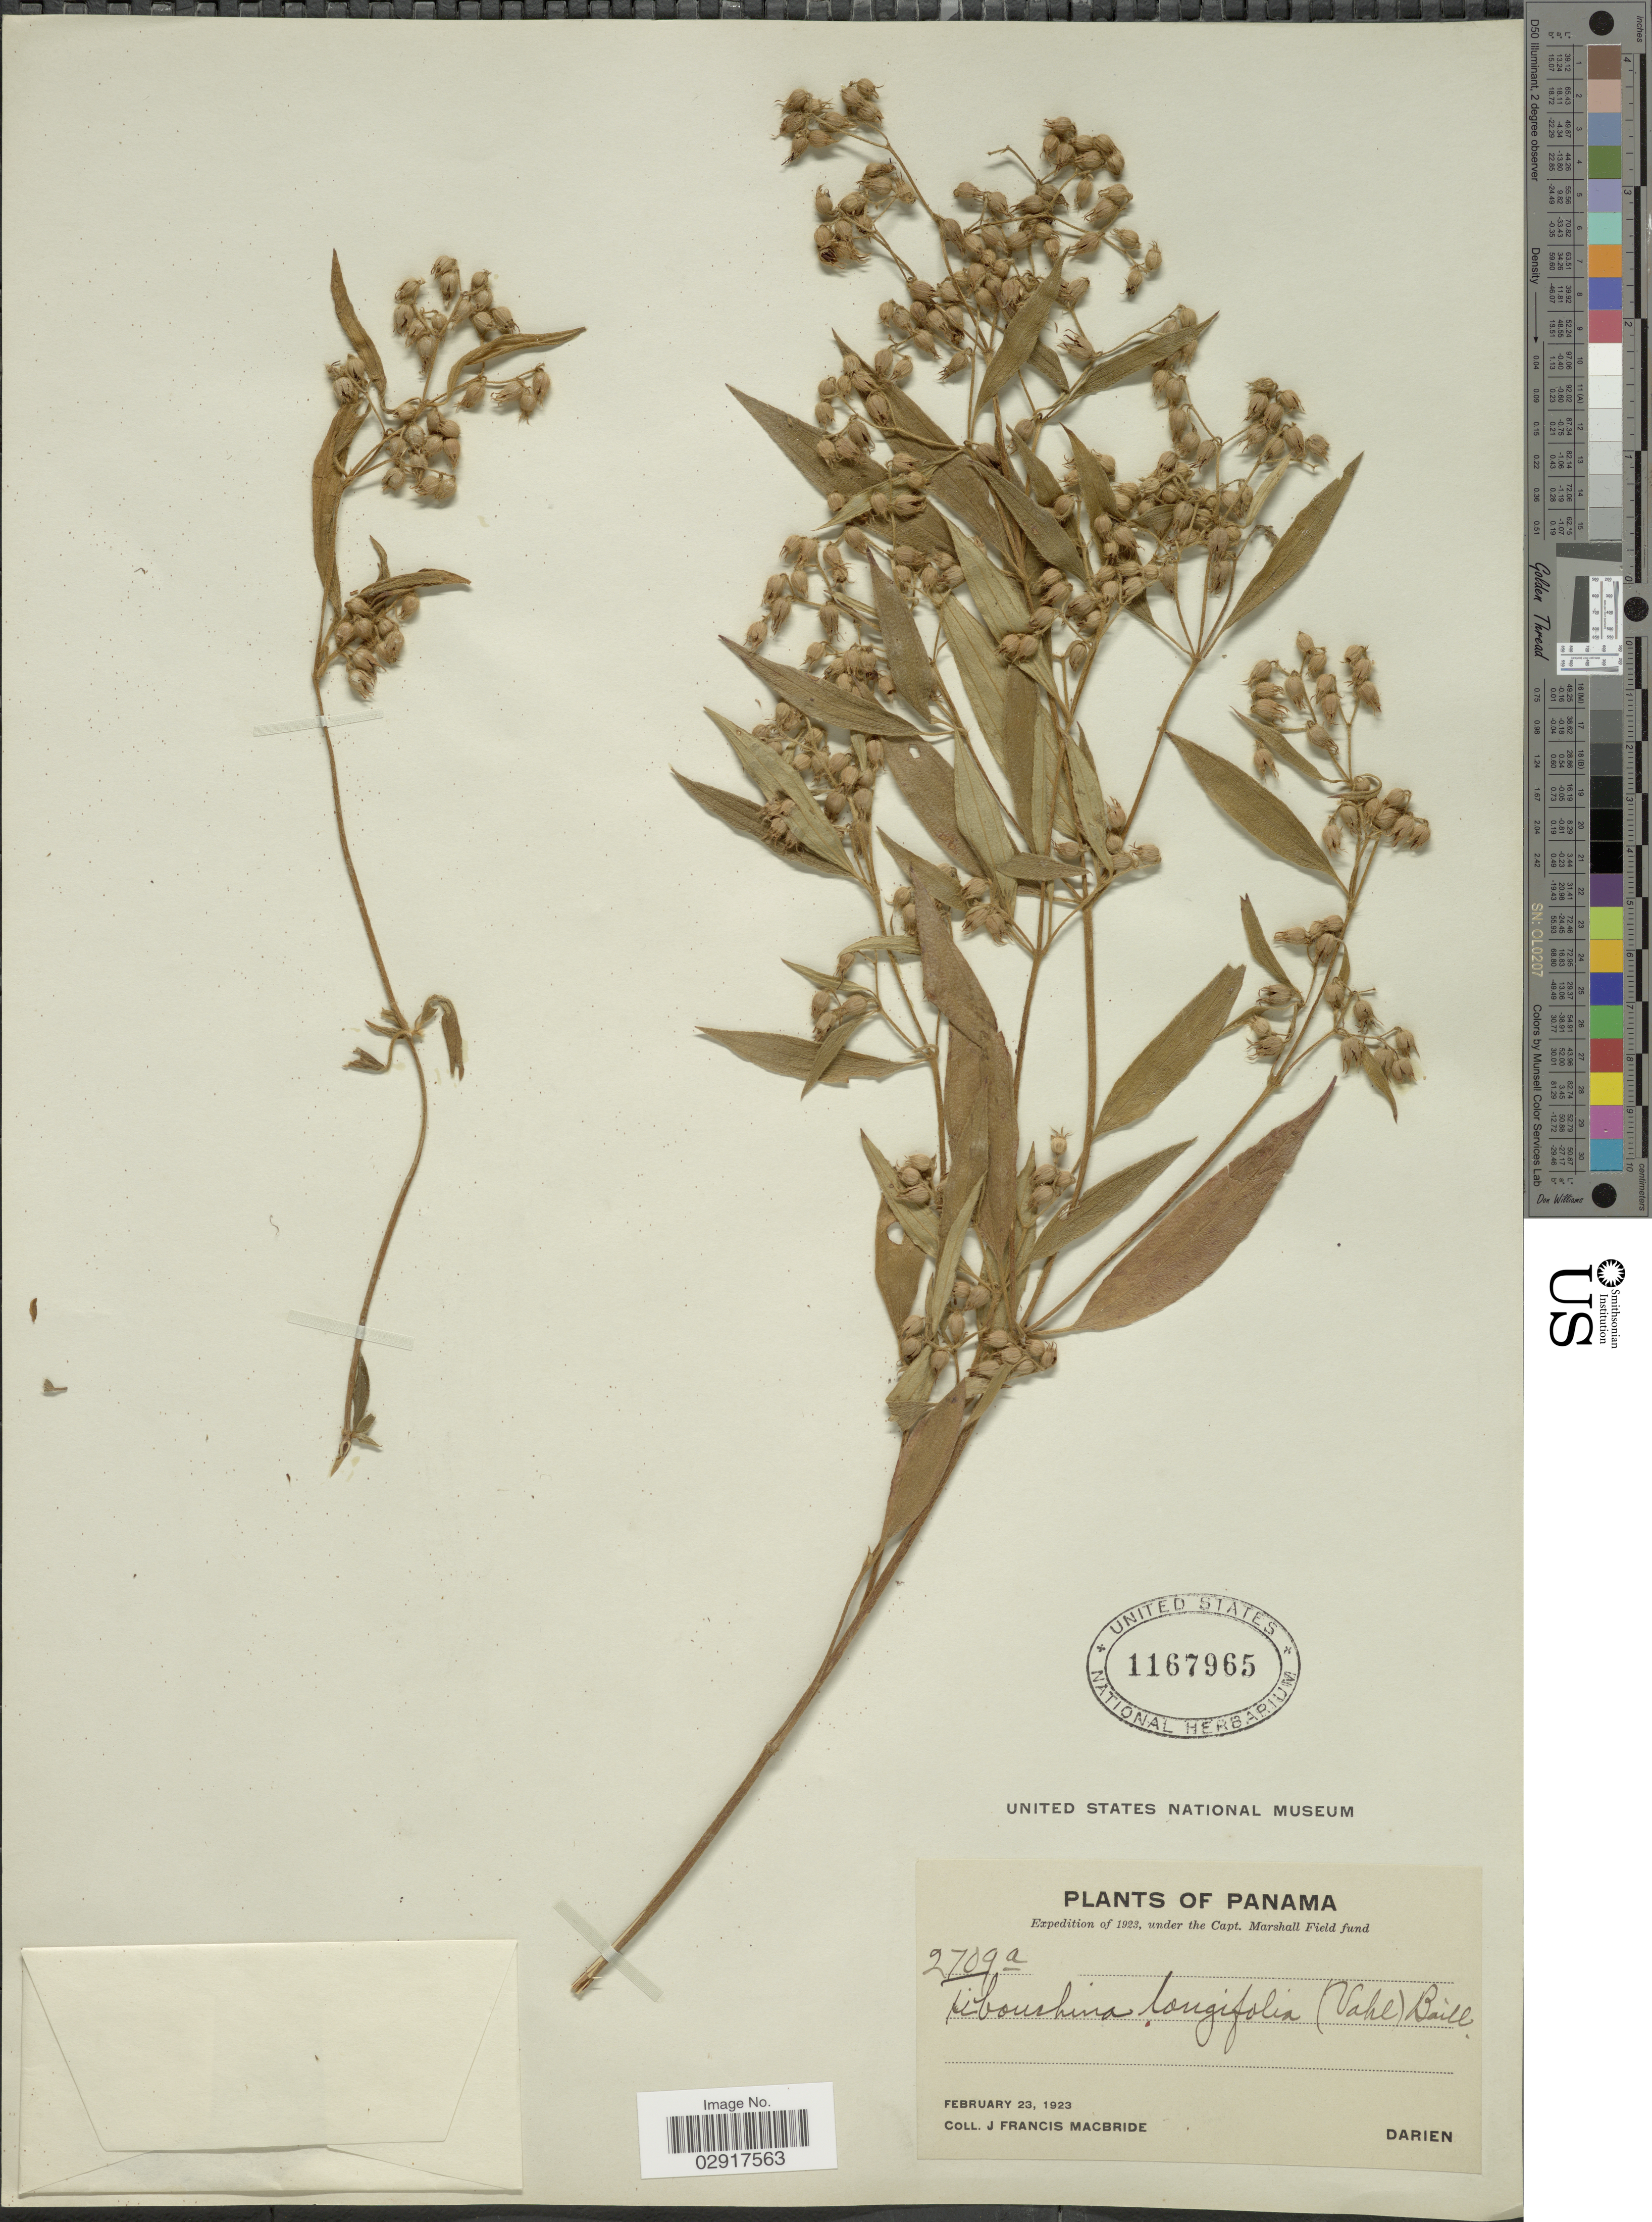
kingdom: Plantae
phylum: Tracheophyta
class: Magnoliopsida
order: Myrtales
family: Melastomataceae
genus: Chaetogastra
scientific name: Chaetogastra longifolia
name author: (Vahl) DC.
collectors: J. F. Macbride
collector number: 2709a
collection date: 1923-02-23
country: Panama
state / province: Darién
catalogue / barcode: US 1167965